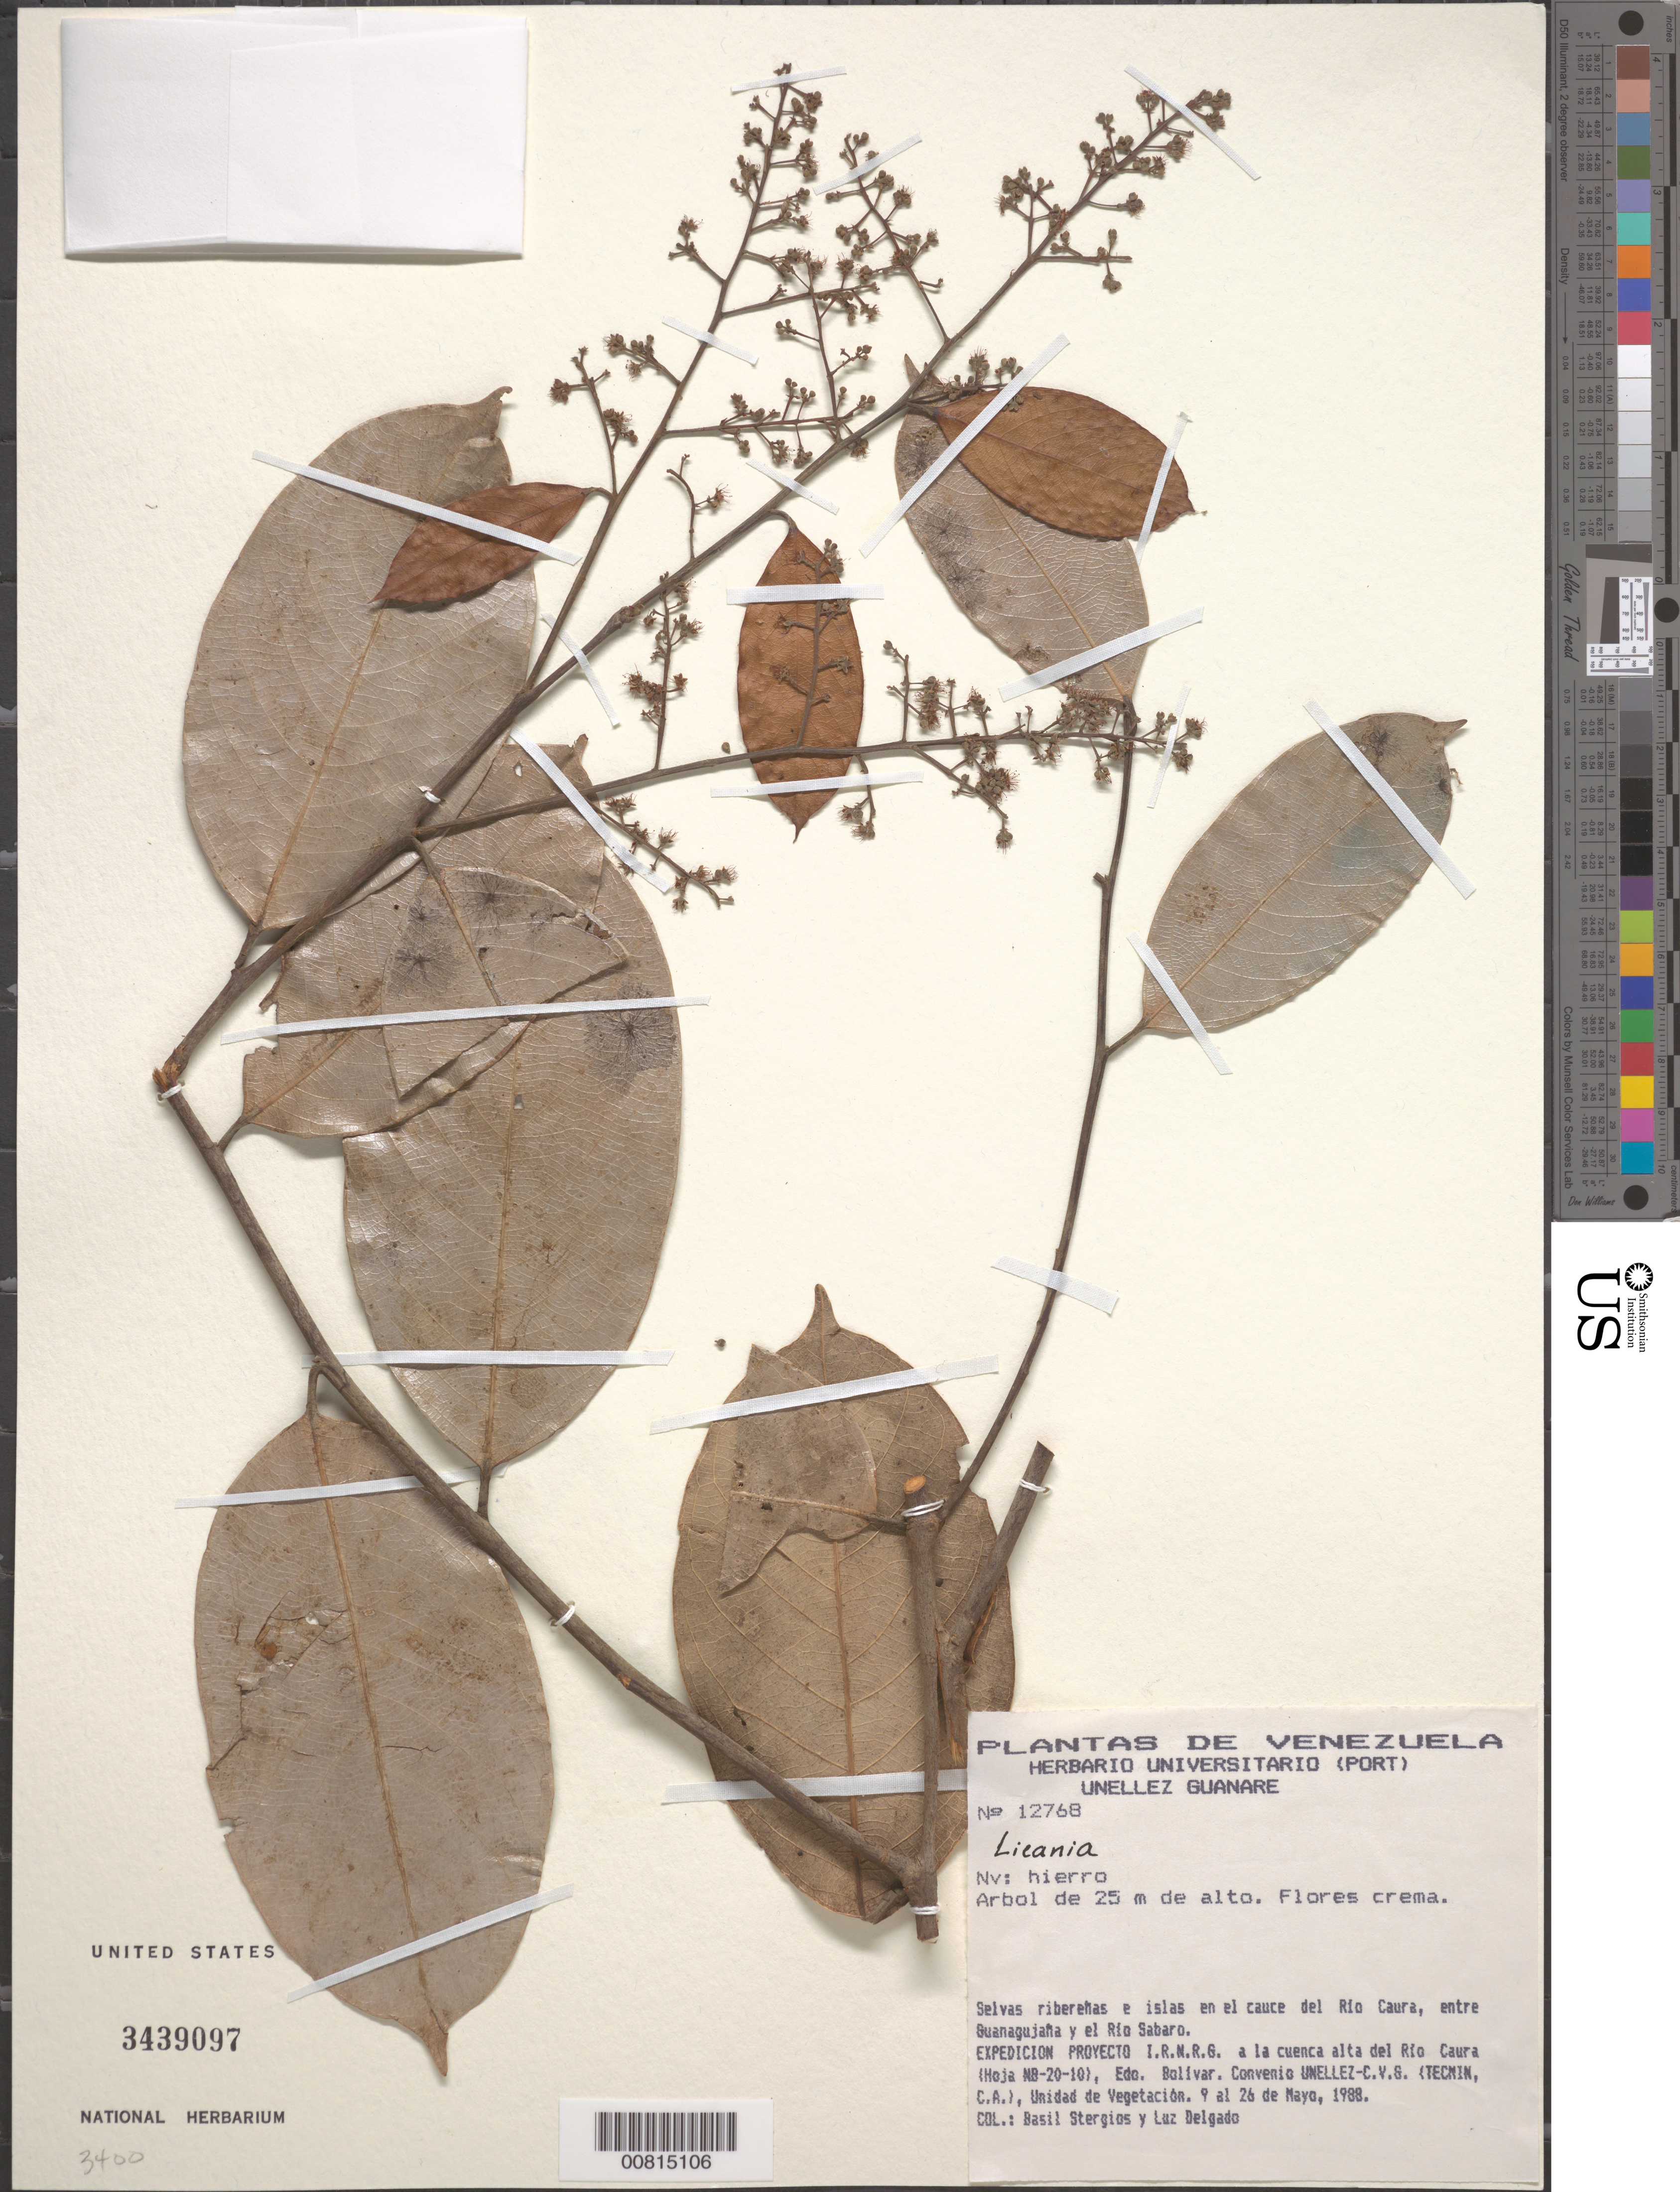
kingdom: Plantae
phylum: Tracheophyta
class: Magnoliopsida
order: Malpighiales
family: Chrysobalanaceae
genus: Licania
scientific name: Licania sp.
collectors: B. G. Stergios & L. Delgado V.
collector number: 12728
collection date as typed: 9-May-88 to 26-May-88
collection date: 1988-05-09/1988-05-26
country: Venezuela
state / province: Bolívar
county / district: Sucre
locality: Río Caura, between Guanaqujaña and Río Sabaro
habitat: Selvas riberenas e islas en el cauce del río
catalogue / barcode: US 3439097